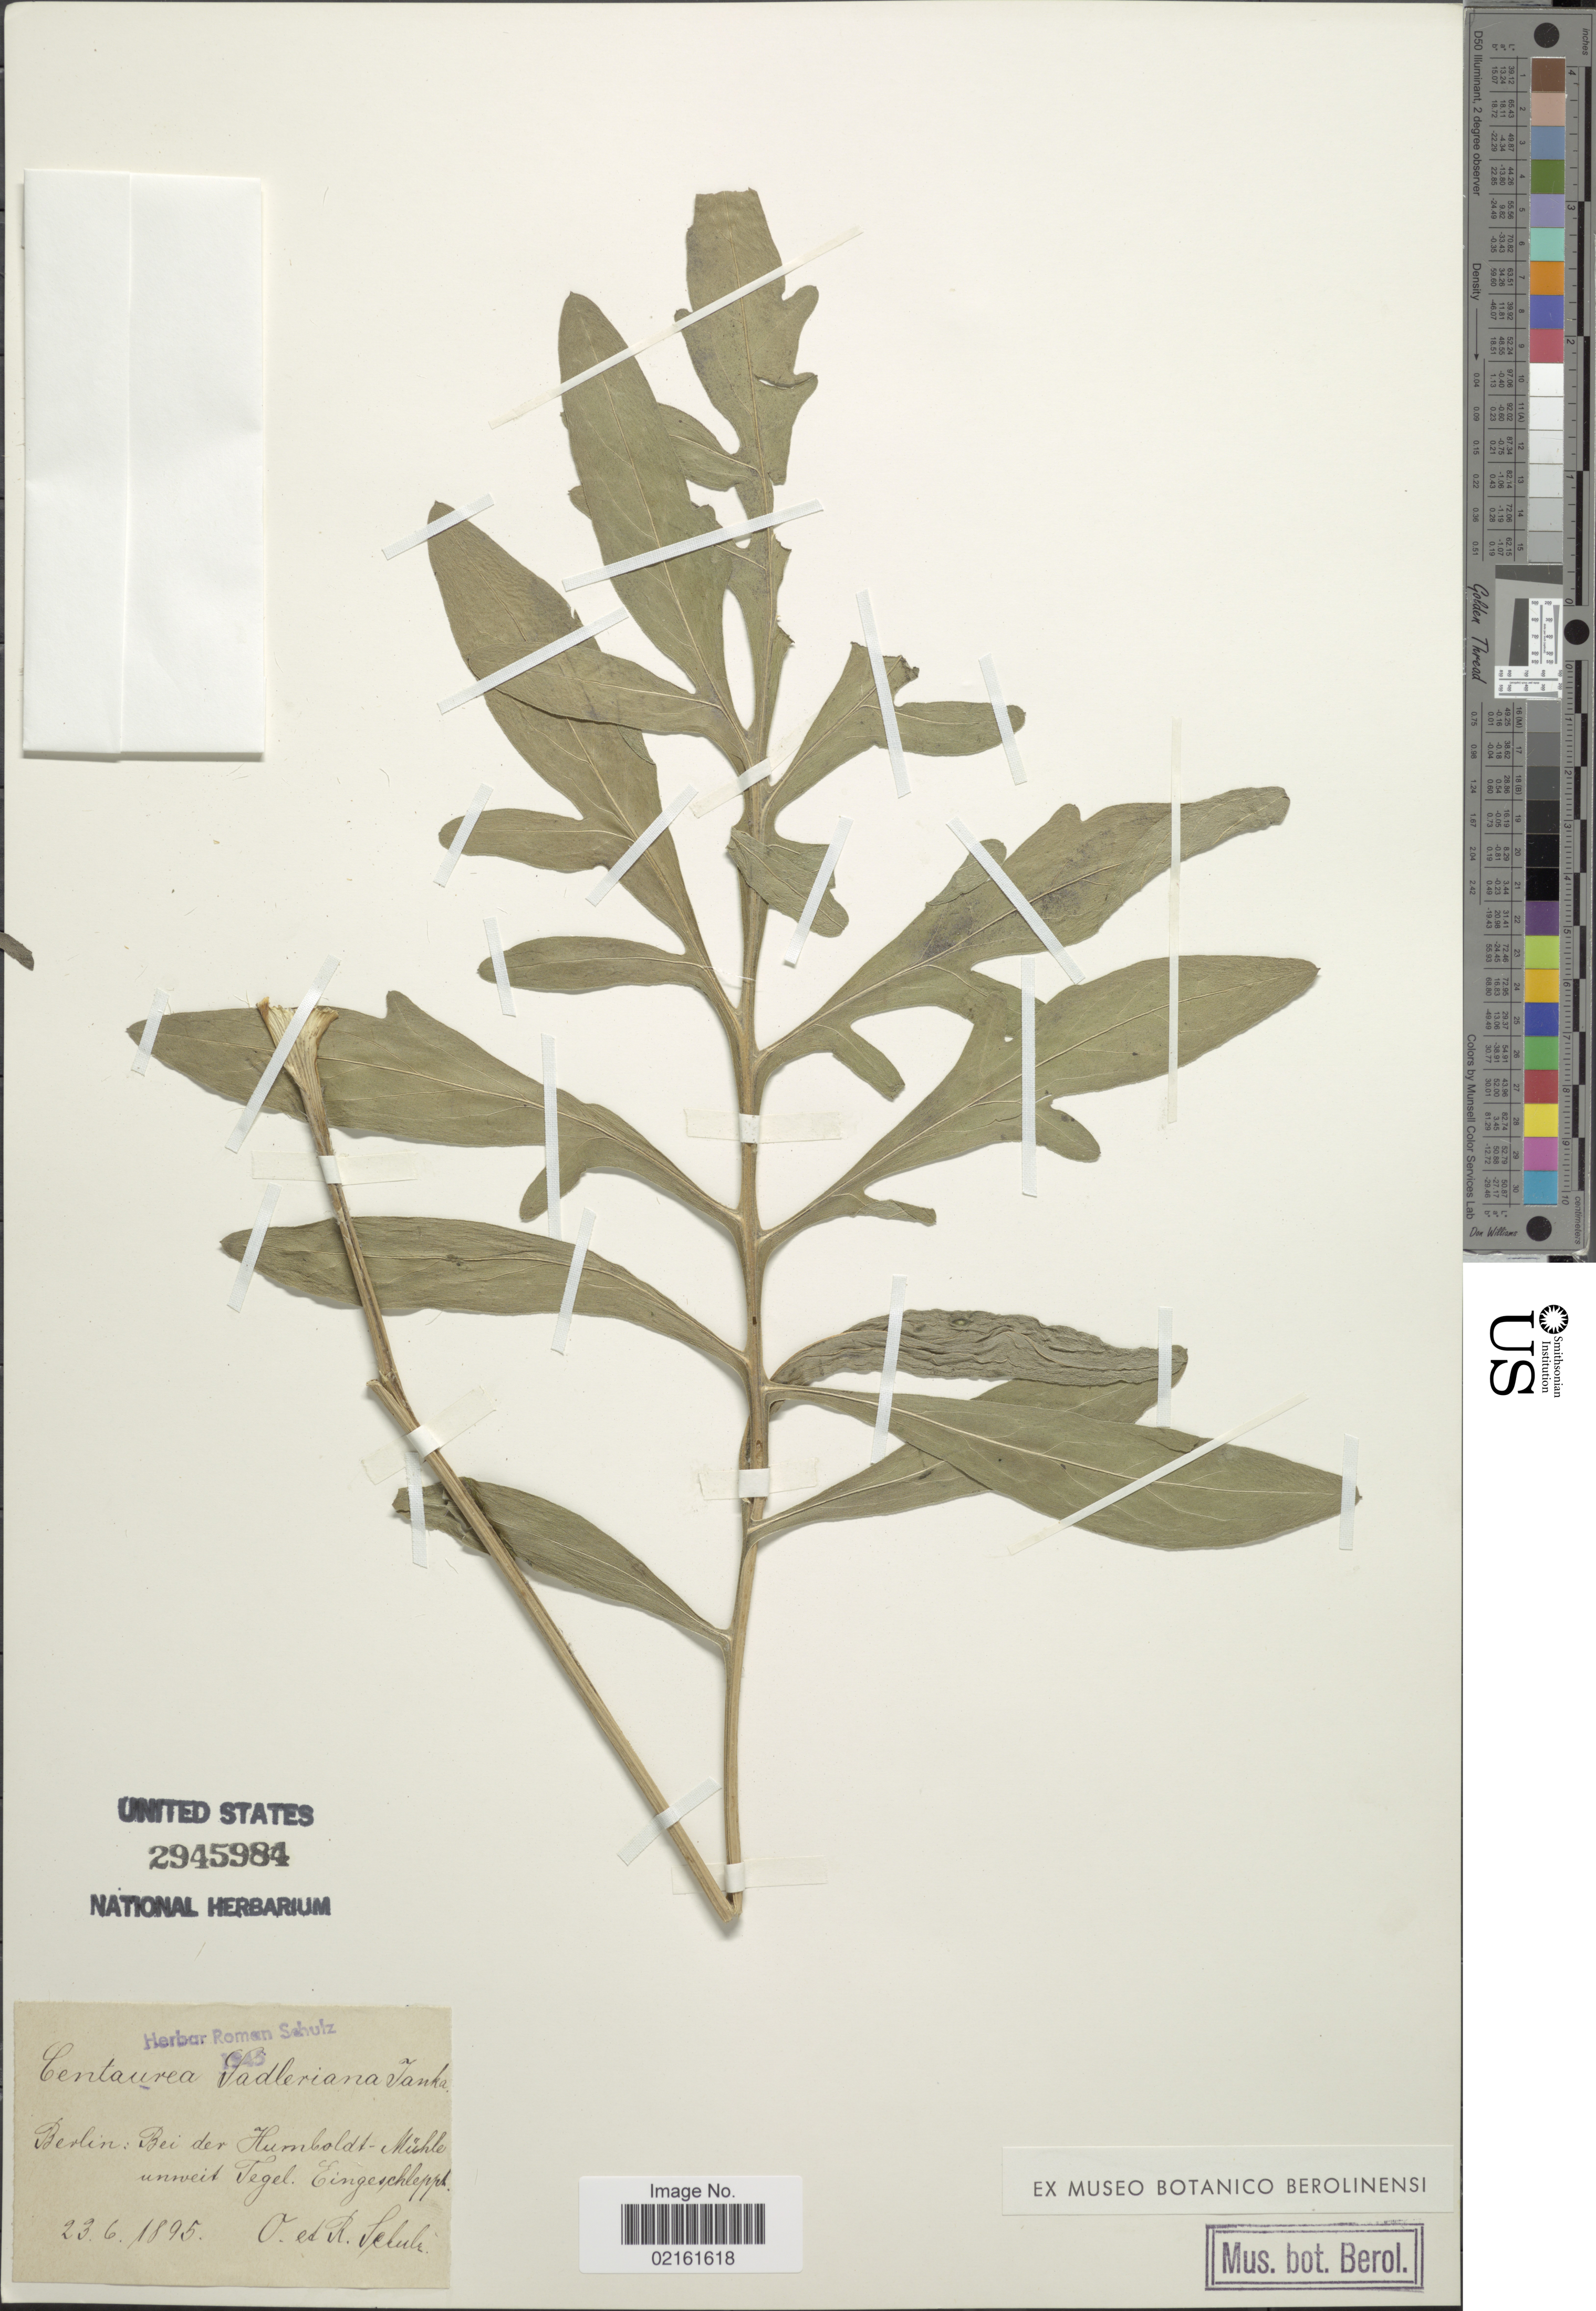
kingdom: Plantae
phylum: Tracheophyta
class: Magnoliopsida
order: Asterales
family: Asteraceae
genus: Centaurea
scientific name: Centaurea scabiosa subsp. sadleriana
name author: (Janka) Asch. & Graebn.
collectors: O. Schulz & R. Schulz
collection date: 1895-06-23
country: Germany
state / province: Berlin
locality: Bei der Humboldt-Kühle unweit Tegel. Eingeschleppk [interpreted]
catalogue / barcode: US 2945984